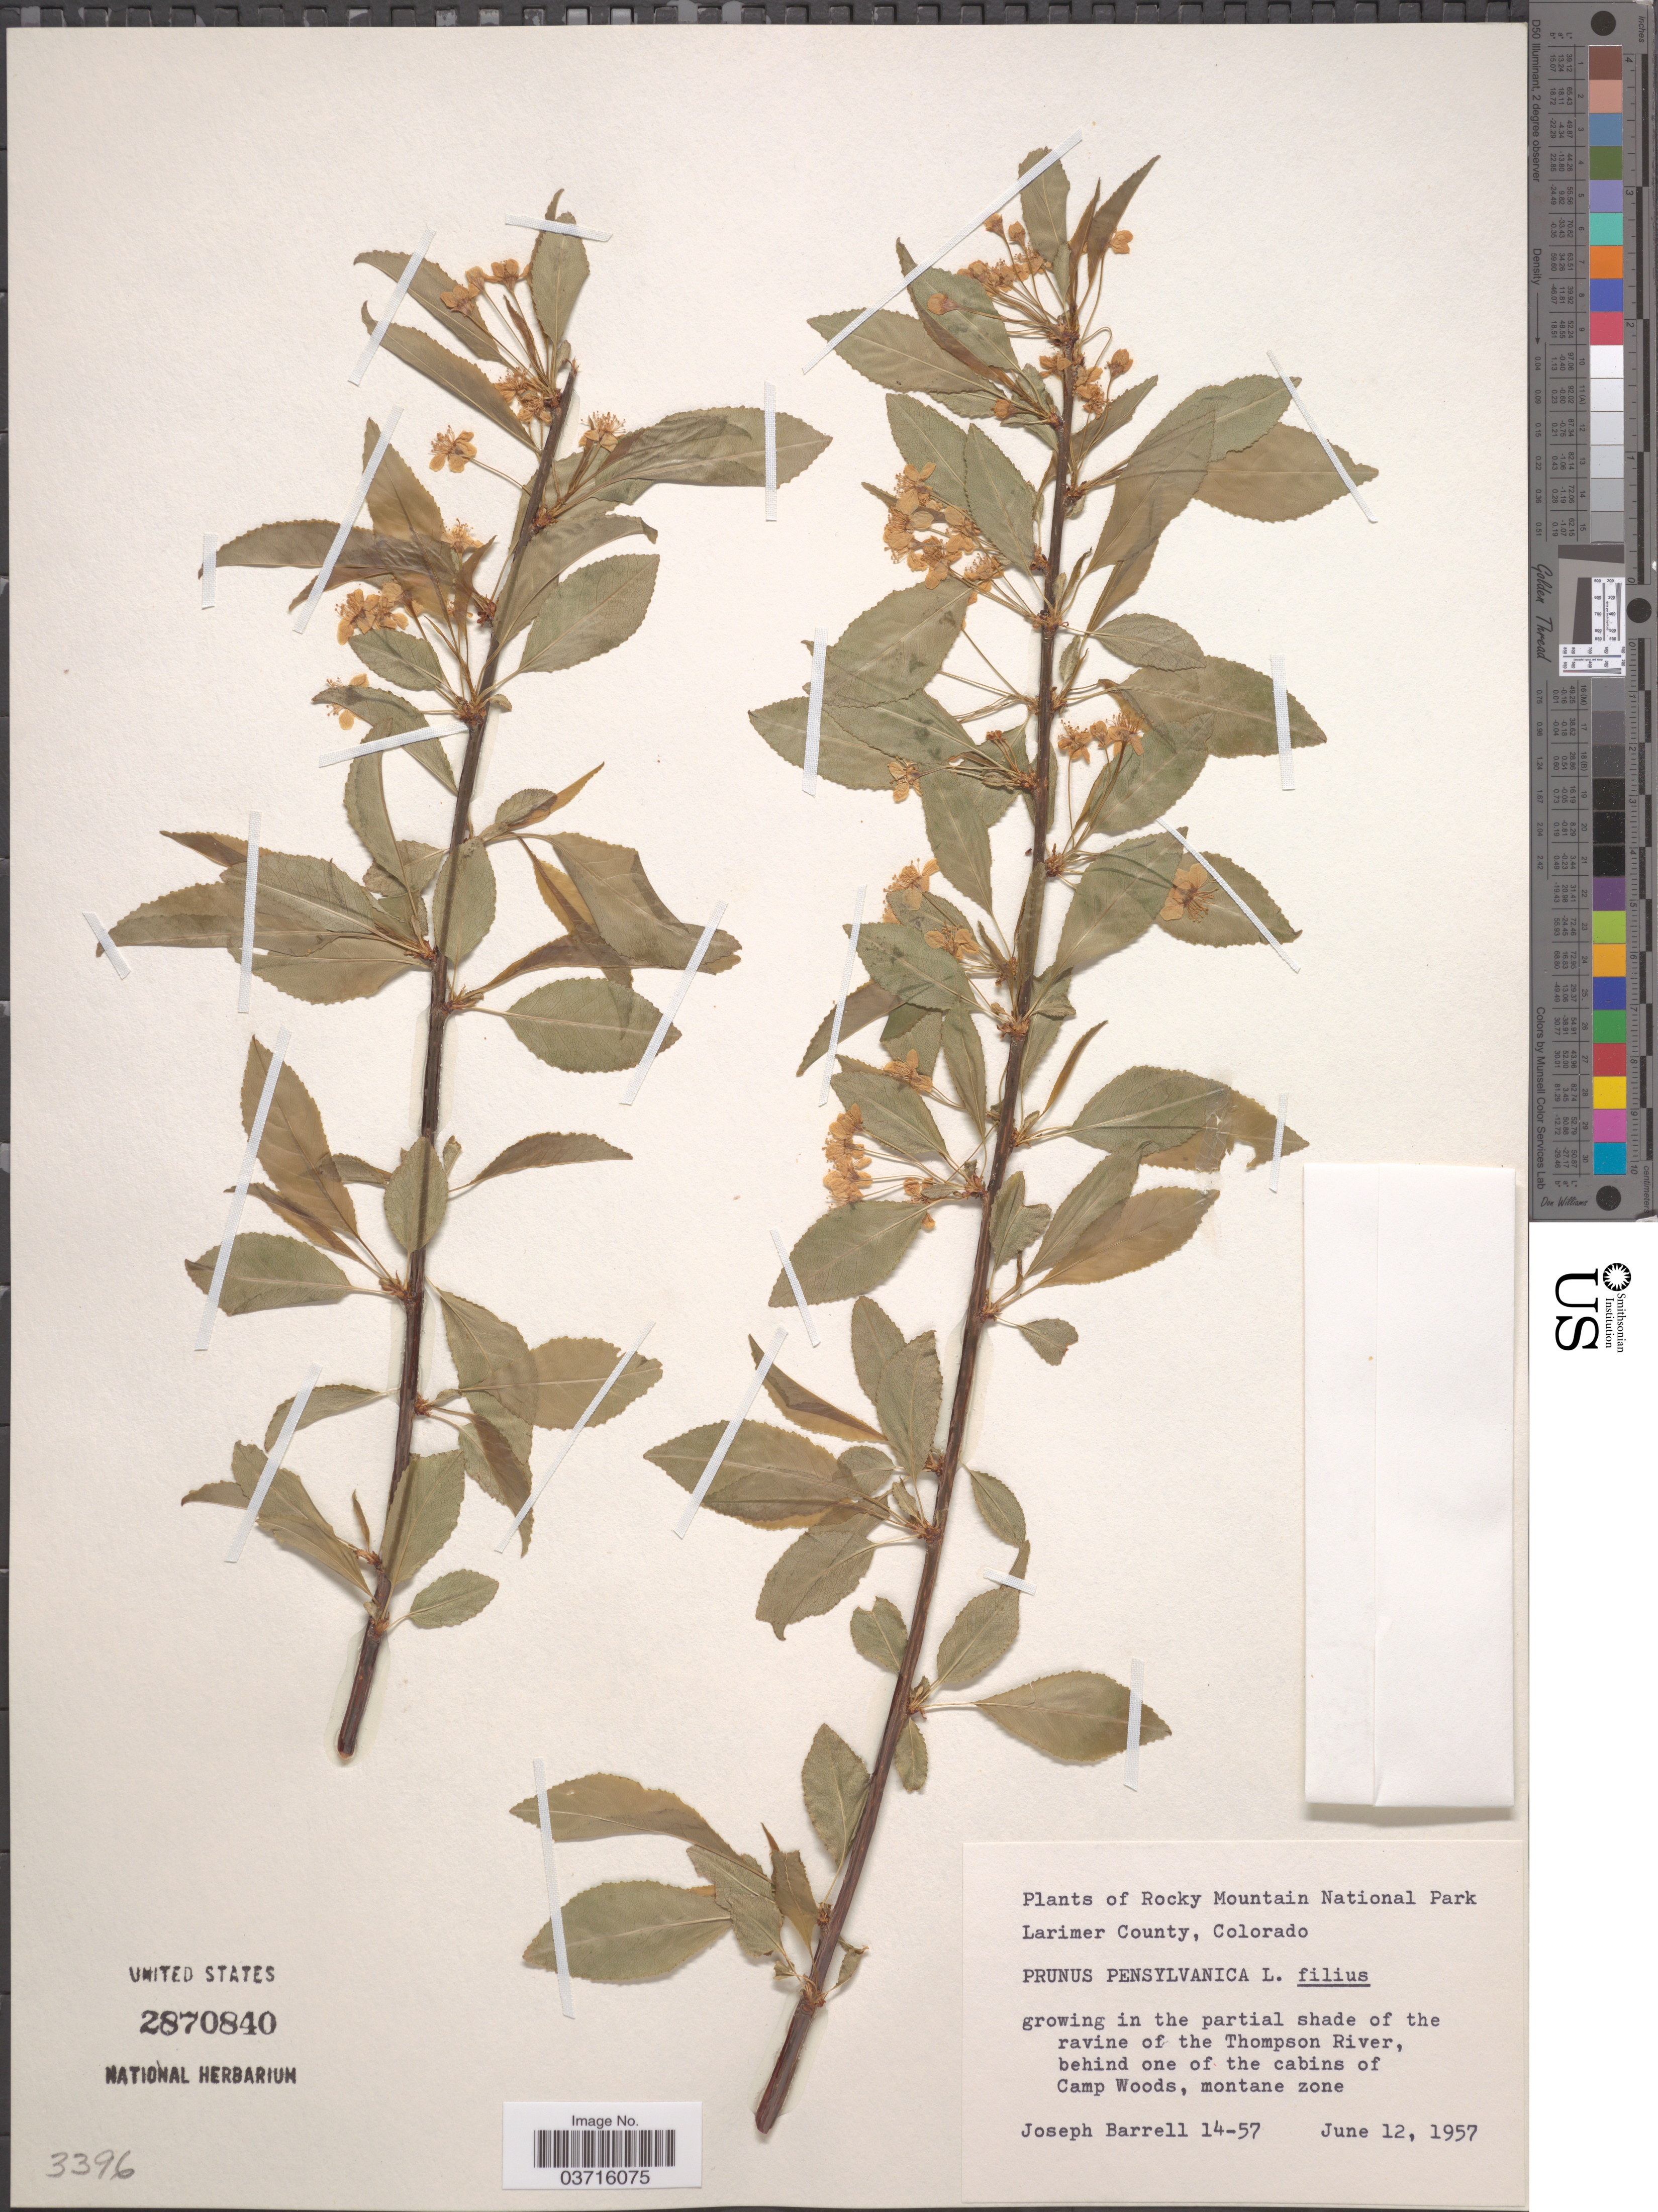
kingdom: Plantae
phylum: Tracheophyta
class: Magnoliopsida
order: Rosales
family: Rosaceae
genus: Prunus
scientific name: Prunus pensylvanica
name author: L. f.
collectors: J. Barrell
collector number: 14-57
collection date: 1957-06-12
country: United States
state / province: Colorado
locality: Rocky Mountain National Park, Larimer County. Growing in the partial shade of the ravine of the Thompson River, behind one of the cabins of Camp Woods, montane zone.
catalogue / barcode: US 2870840